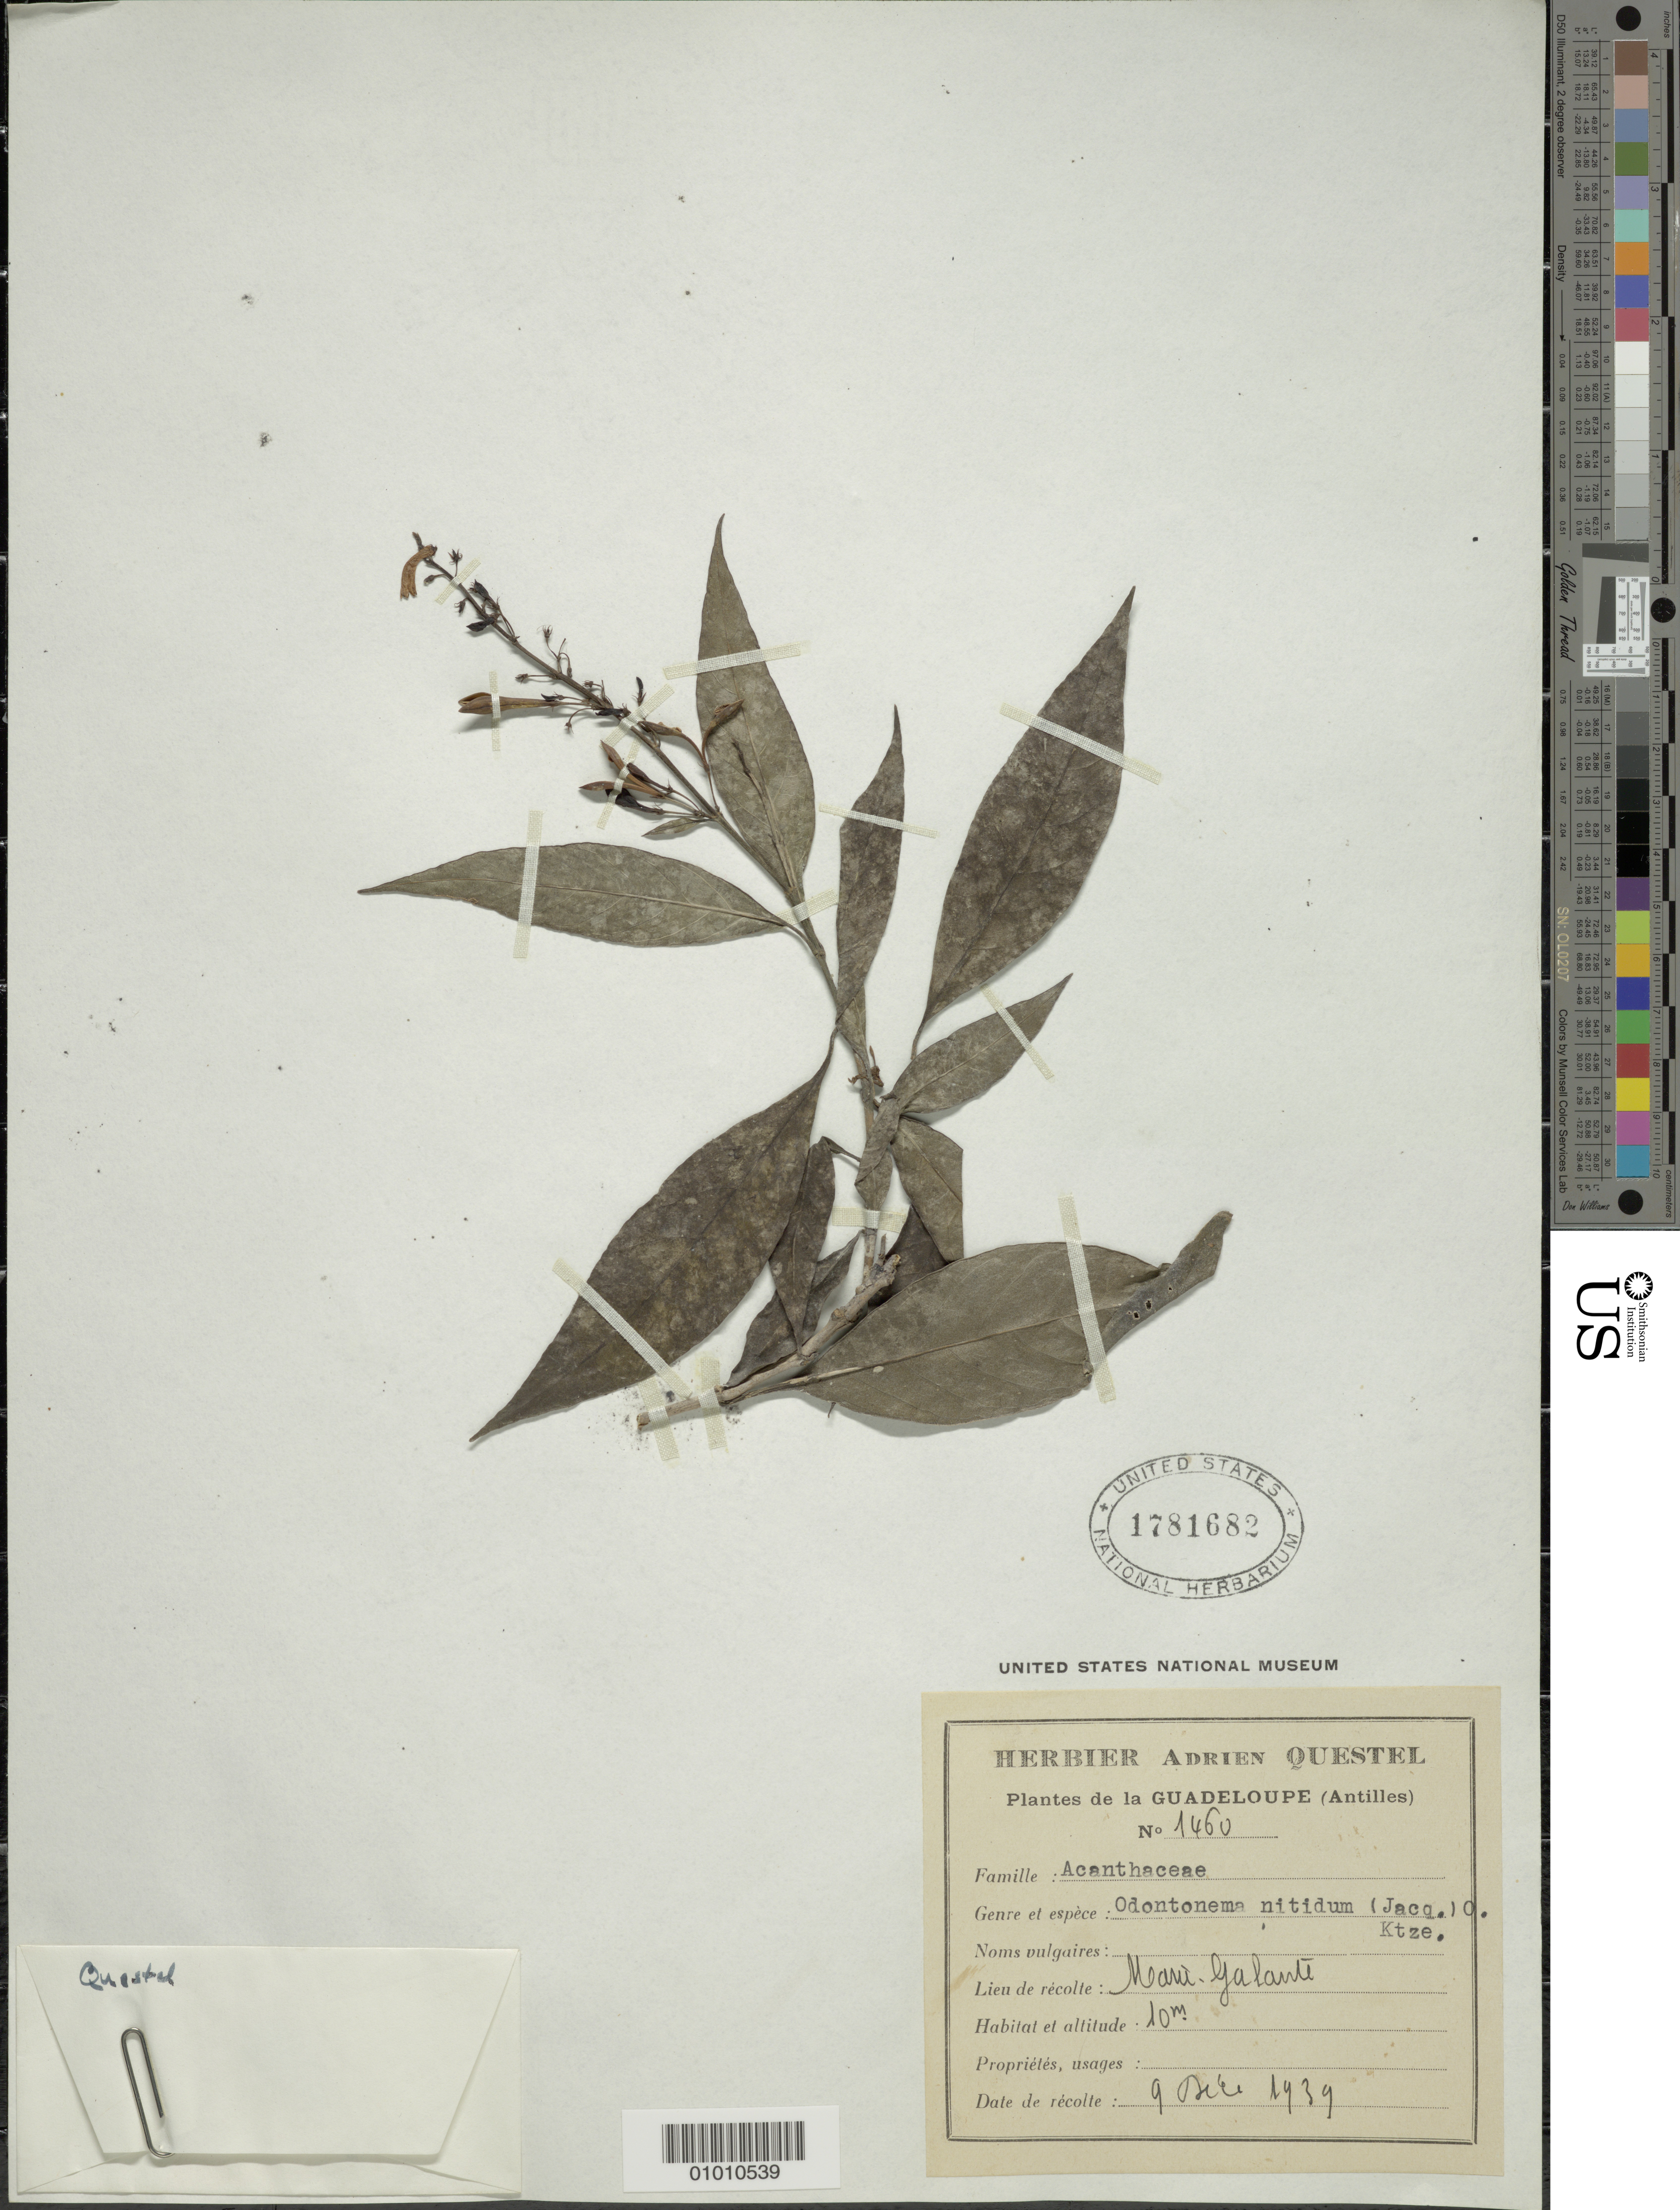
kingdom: Plantae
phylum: Tracheophyta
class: Magnoliopsida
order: Lamiales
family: Acanthaceae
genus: Odontonema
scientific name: Odontonema nitidum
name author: (Jacq.) Kuntze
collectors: A. Questel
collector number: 1460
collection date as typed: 09 Aug 1939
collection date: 1939-08-09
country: Guadeloupe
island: Marie Galante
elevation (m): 10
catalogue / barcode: US 1781682